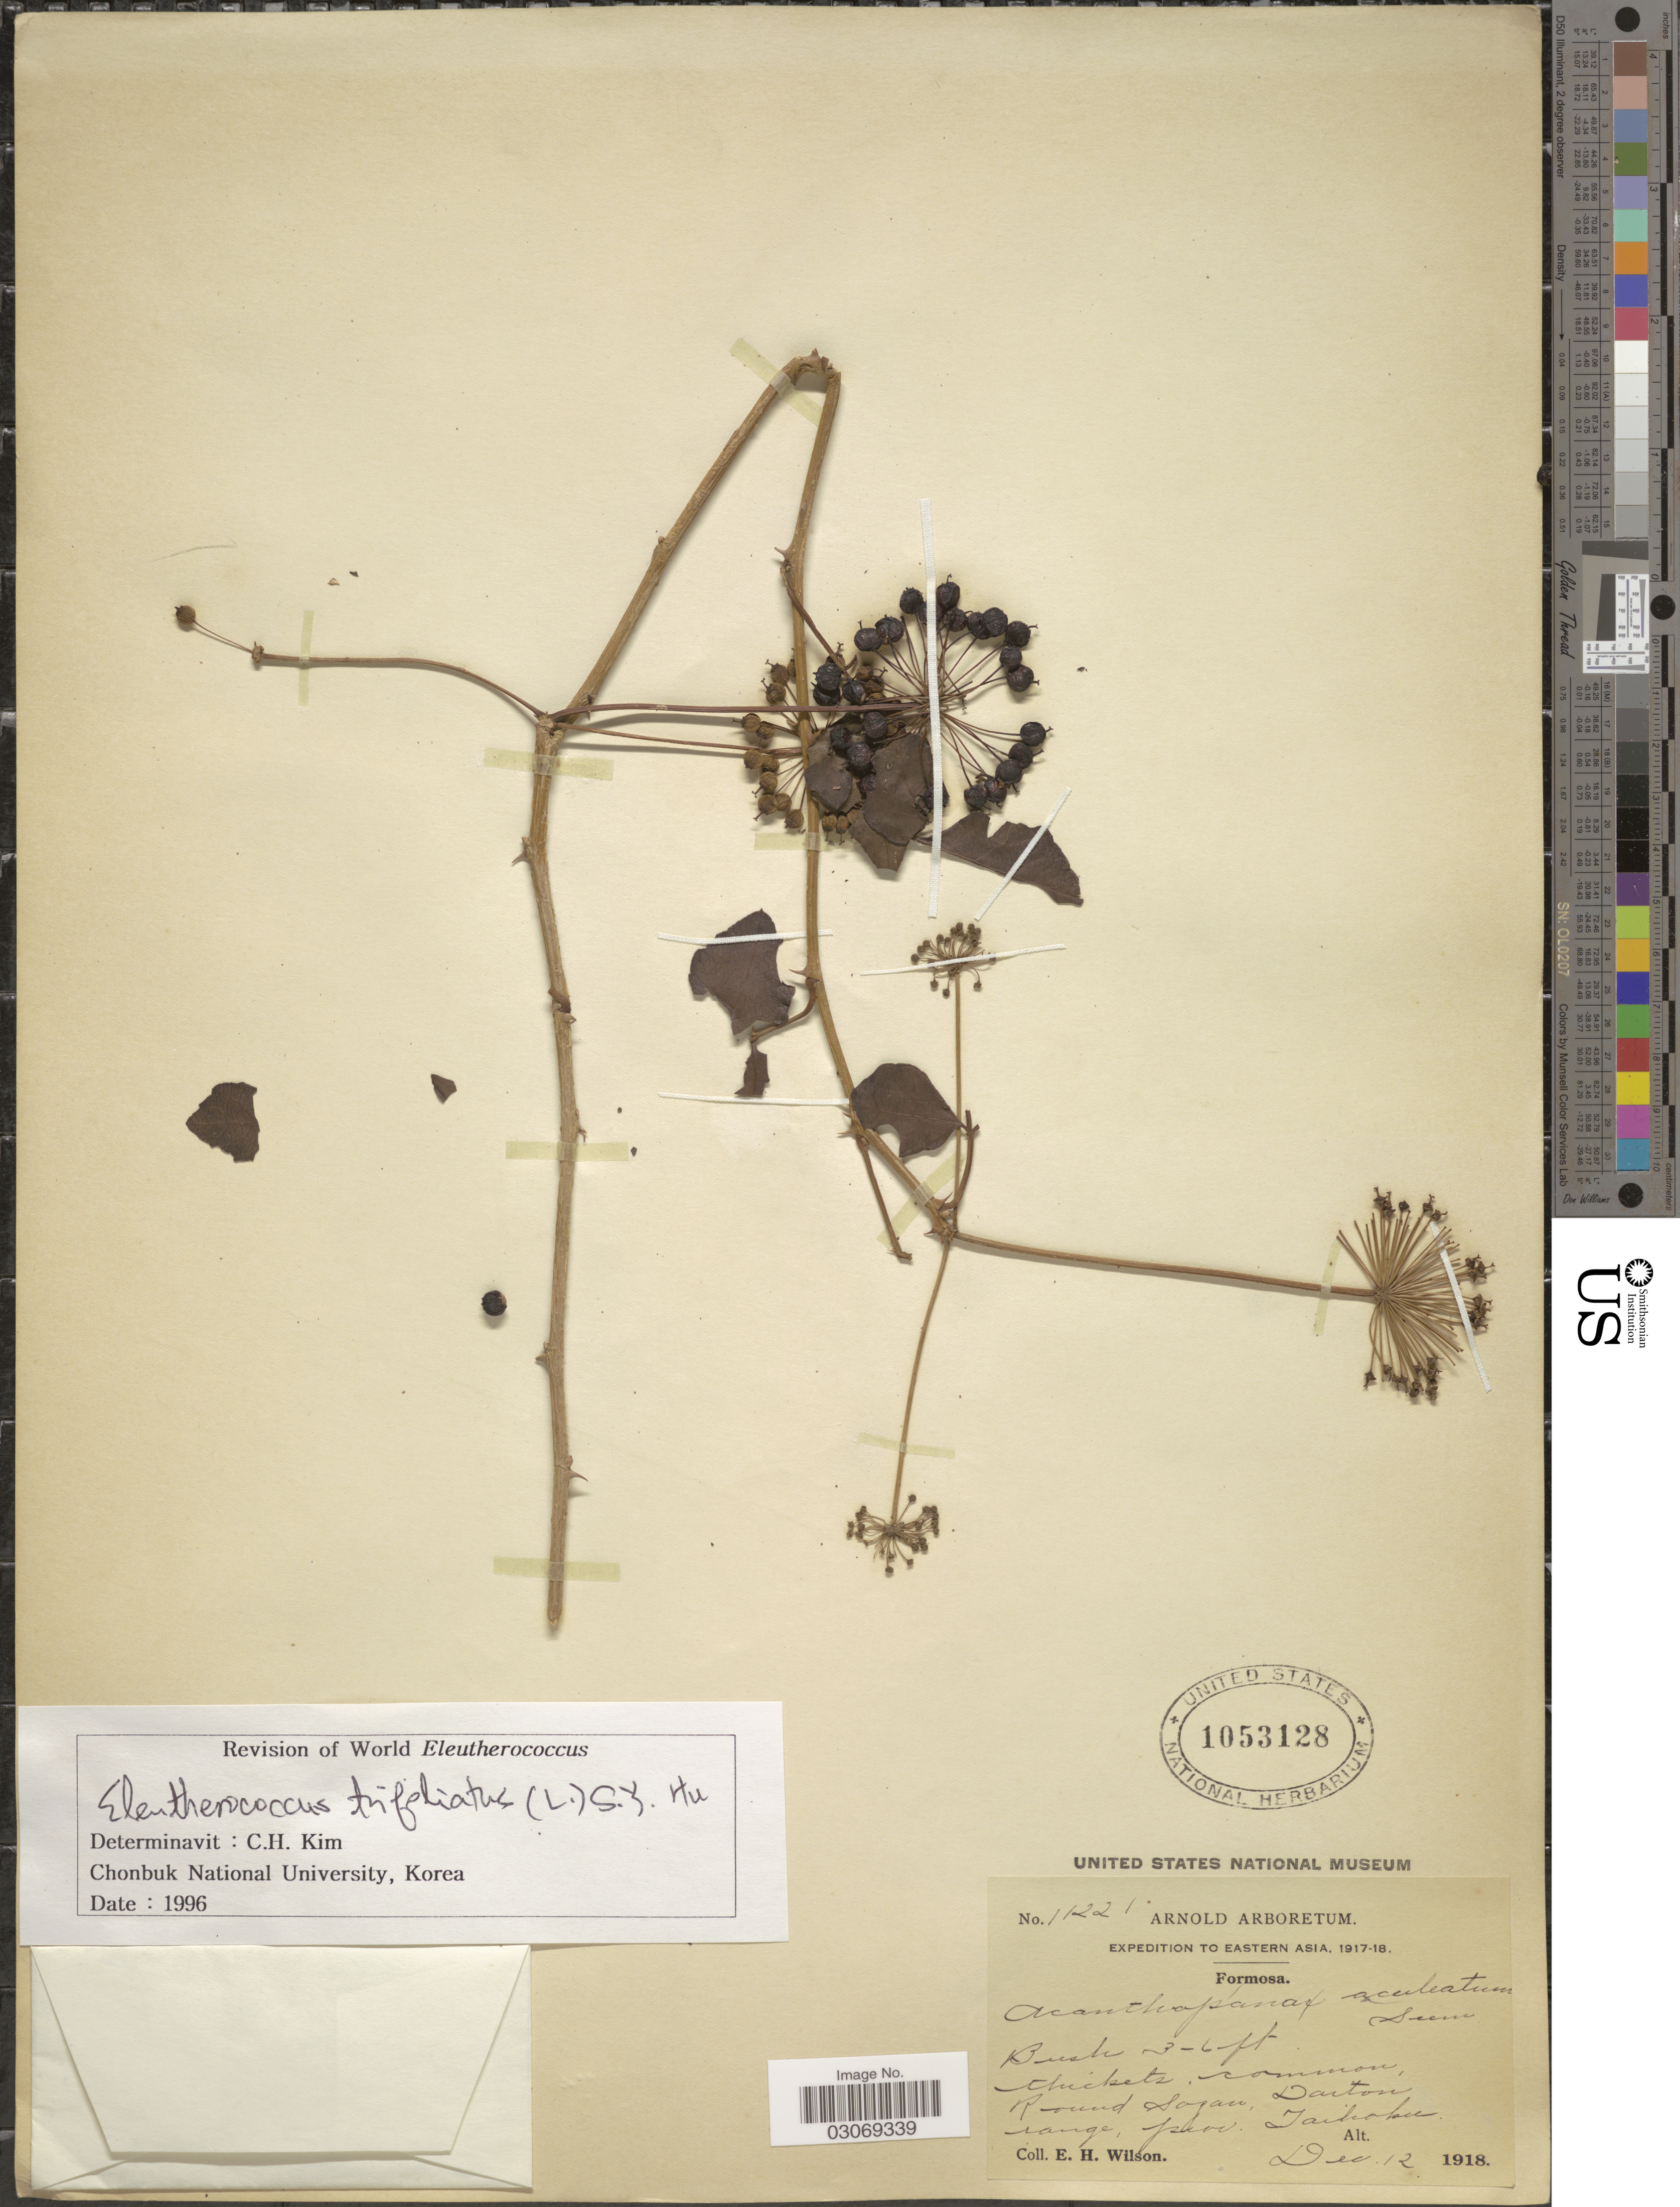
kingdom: Plantae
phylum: Tracheophyta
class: Magnoliopsida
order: Apiales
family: Araliaceae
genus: Eleutherococcus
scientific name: Eleutherococcus trifoliatus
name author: (L.) S.Y. Hu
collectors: E. Wilson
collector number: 11221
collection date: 1918-12-12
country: Taiwan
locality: Formosa. Round Sozan, Darton range, prov. Taihoku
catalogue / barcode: US 1053128